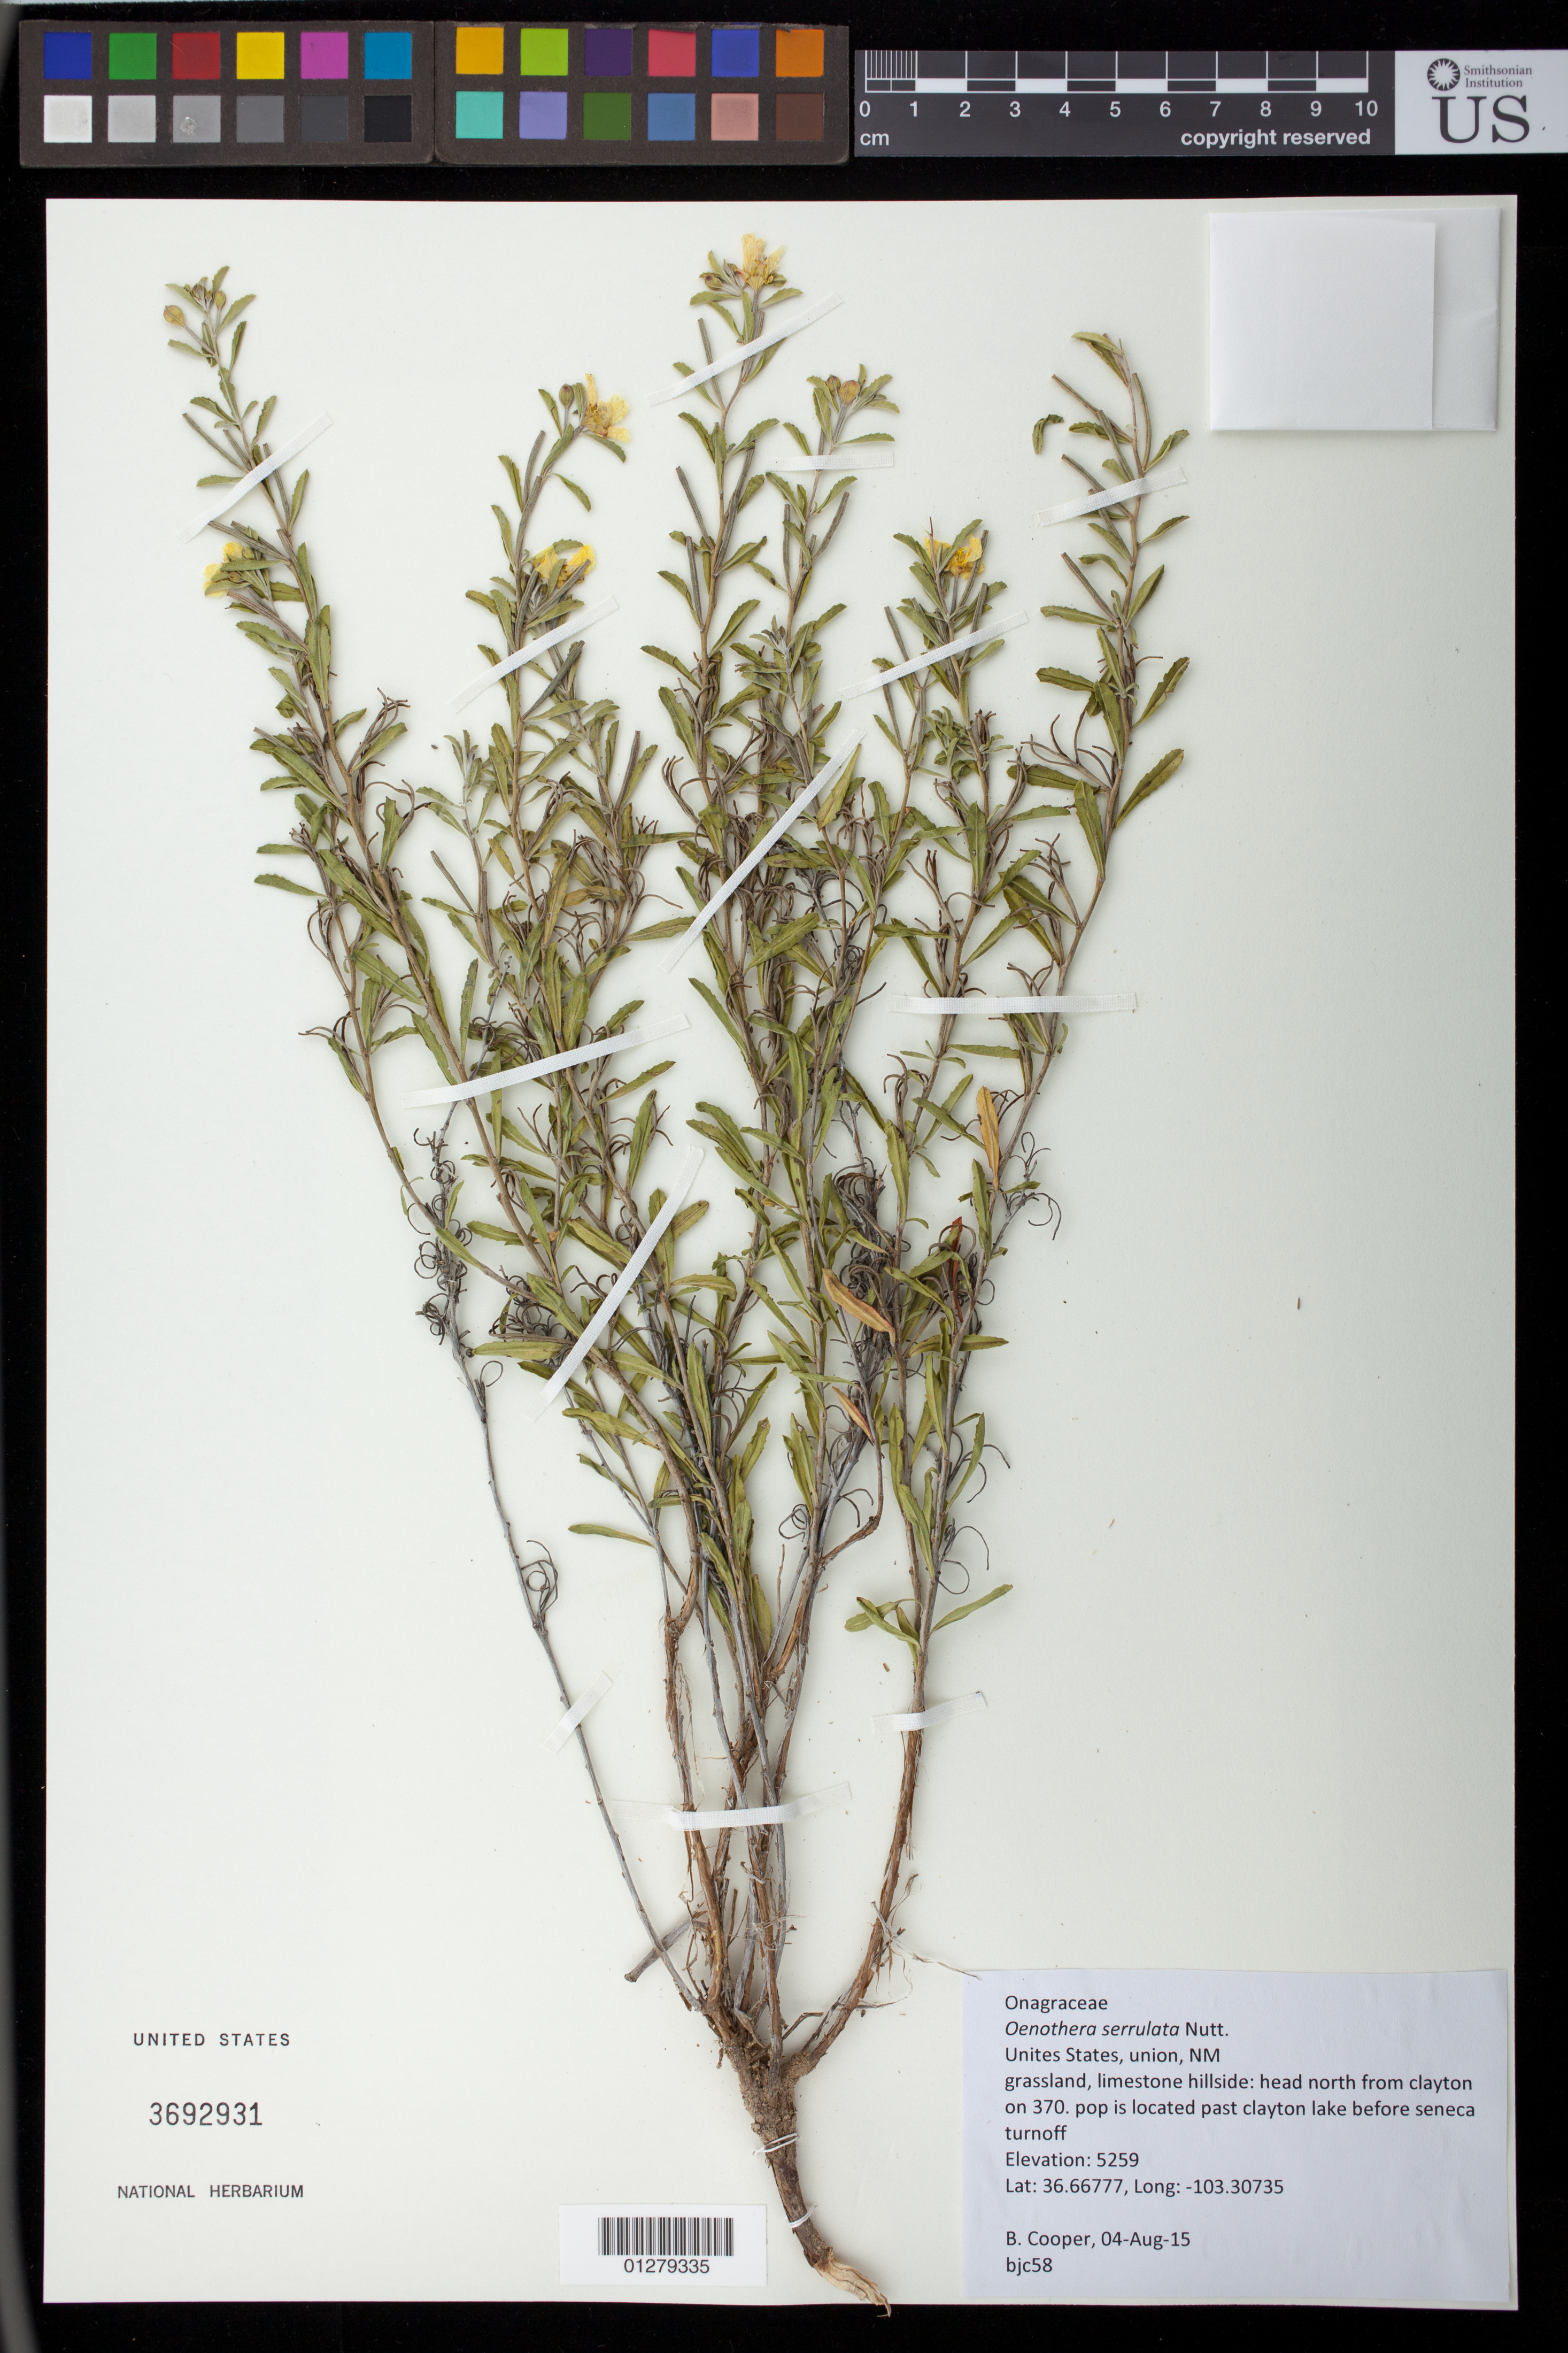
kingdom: Plantae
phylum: Tracheophyta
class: Magnoliopsida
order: Myrtales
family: Onagraceae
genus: Oenothera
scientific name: Oenothera serrulata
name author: Nutt.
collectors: B. J. Cooper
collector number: BJC 58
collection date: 2015-08-04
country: United States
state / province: New Mexico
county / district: Union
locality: North of clayton on 370, past Clayton Lake before Seneca turnoff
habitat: Grassland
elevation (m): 5259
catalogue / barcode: US 3692931